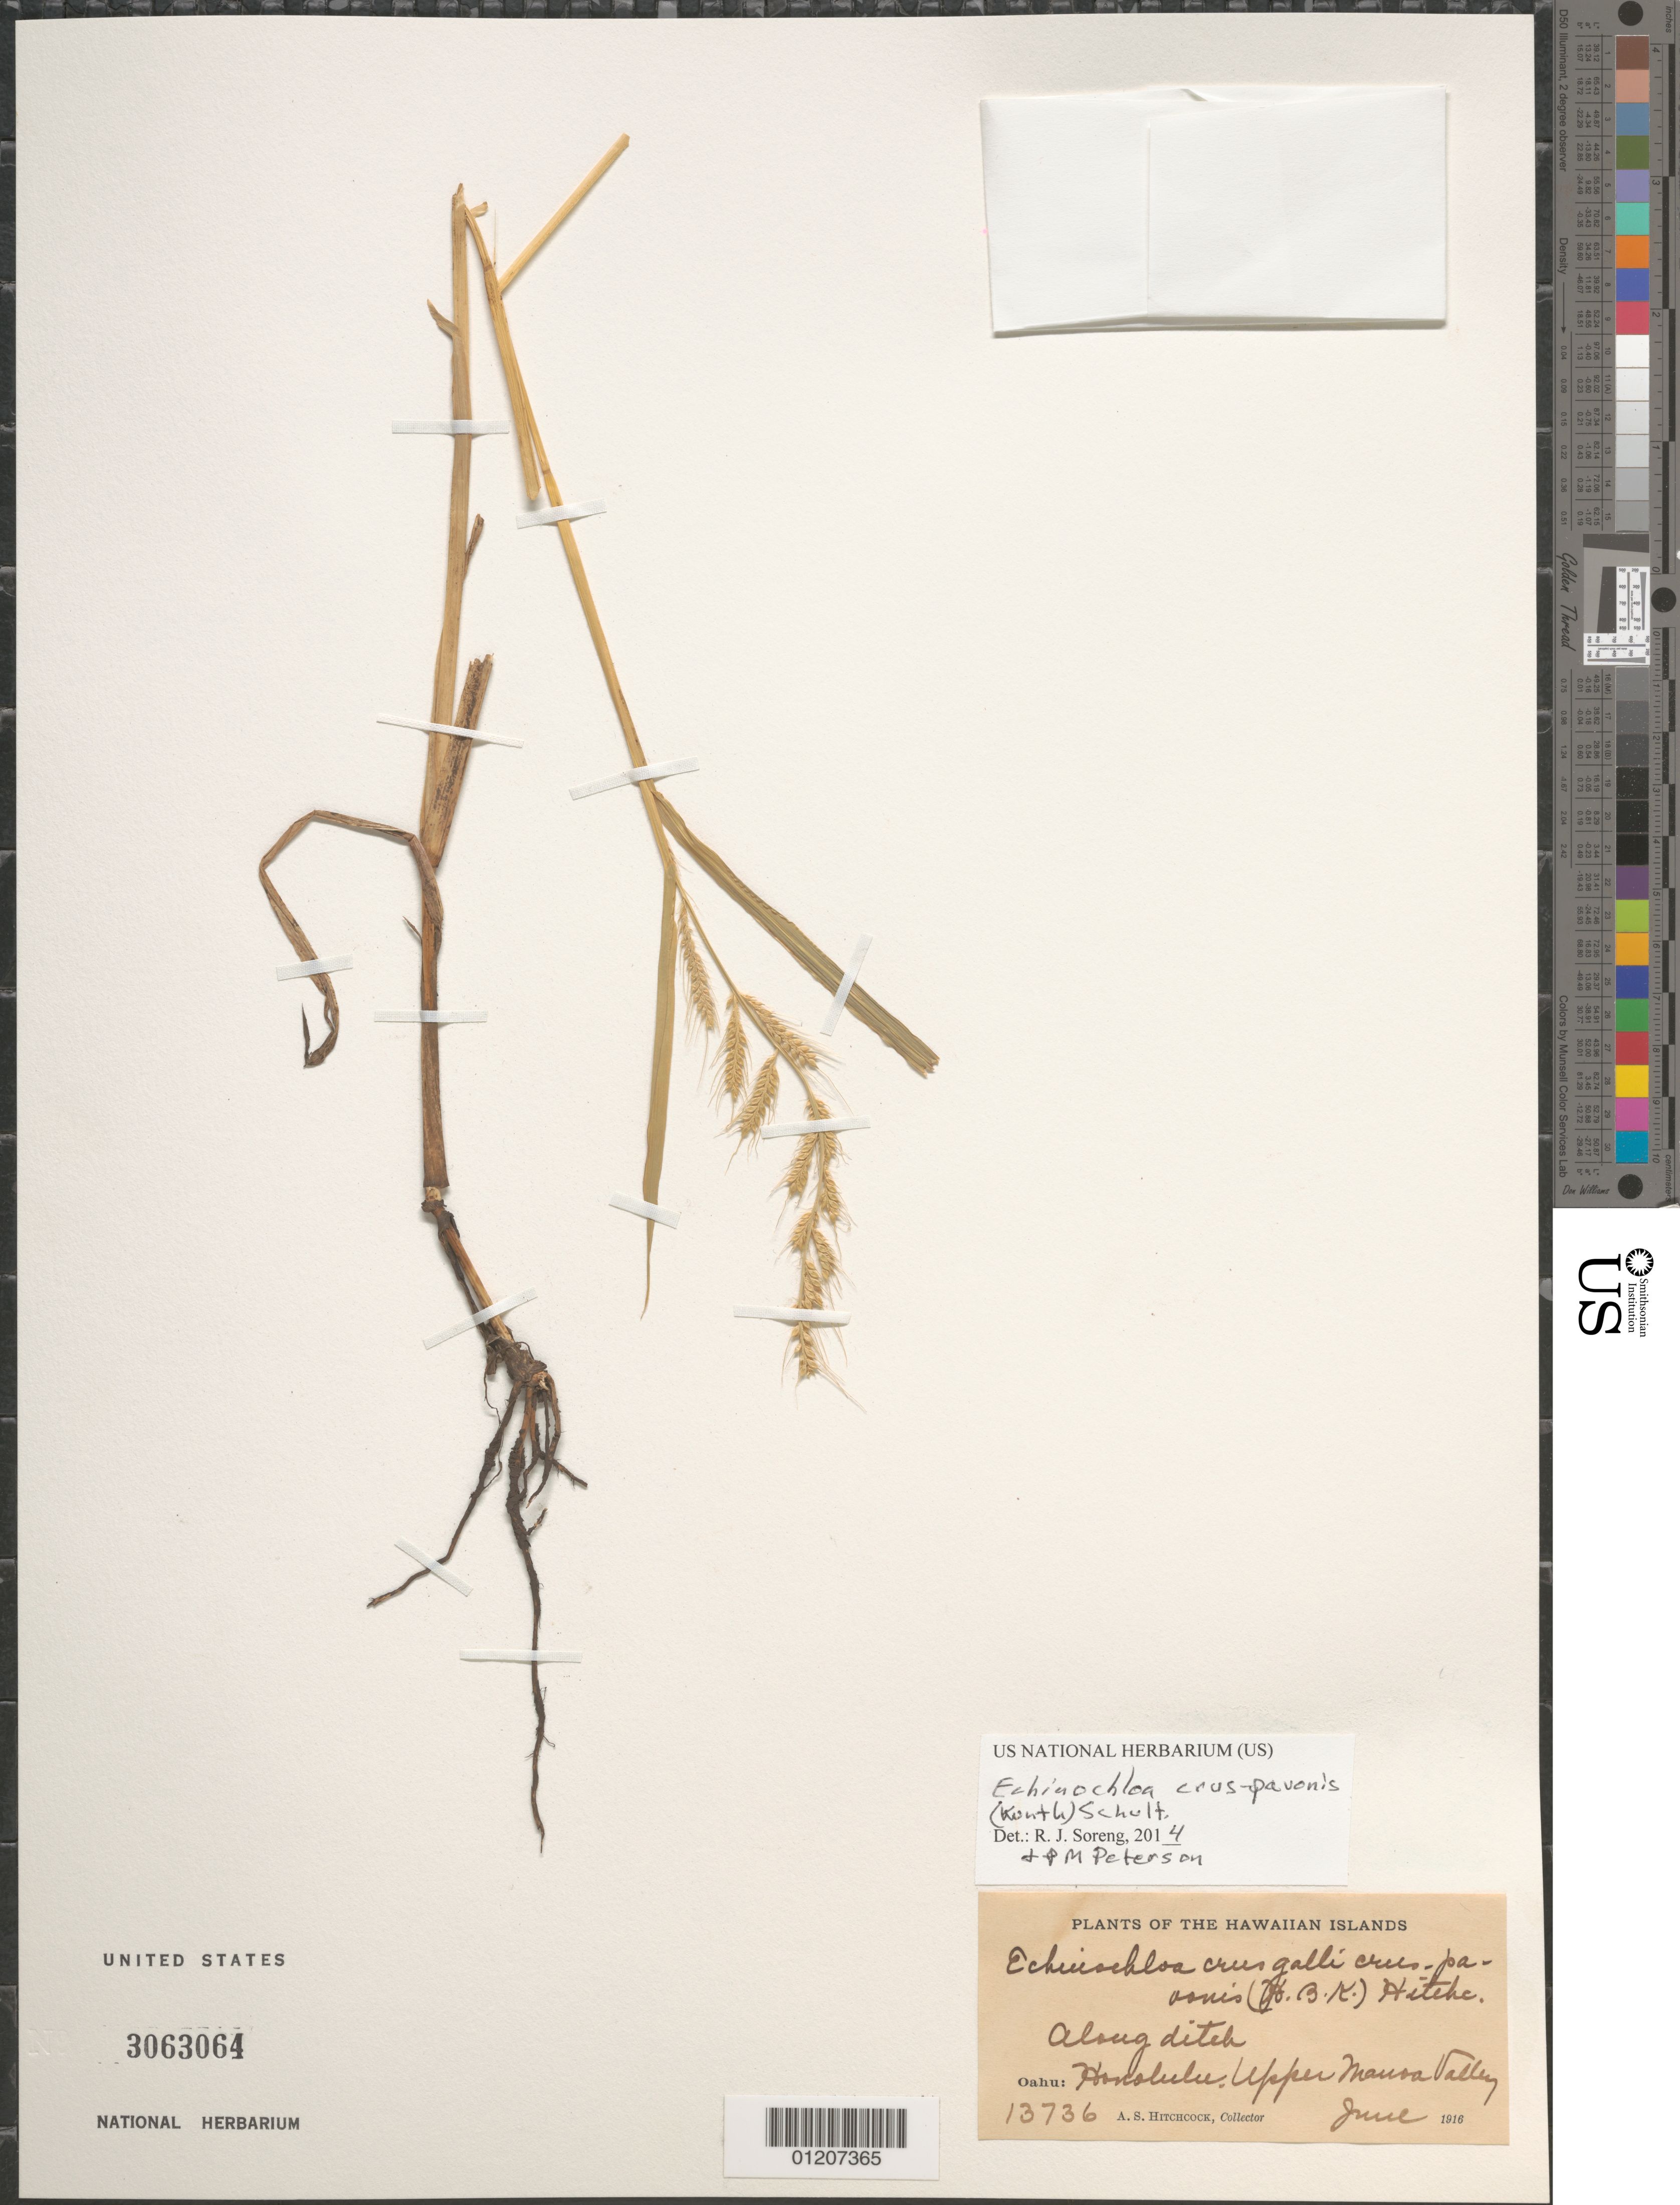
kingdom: Plantae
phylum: Tracheophyta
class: Liliopsida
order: Poales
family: Poaceae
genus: Echinochloa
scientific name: Echinochloa crus-galli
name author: (L.) P. Beauv.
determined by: Wagner, W. L., (BOT), Smithsonian Institution - National Museum of Natural History (UNITED STATES)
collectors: A. S. Hitchcock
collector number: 13736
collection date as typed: Jun 1916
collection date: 1916-06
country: United States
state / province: Hawaii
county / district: Honolulu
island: Oahu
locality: Honolulu, upper Manoa Valley, along ditch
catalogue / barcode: US 3063064